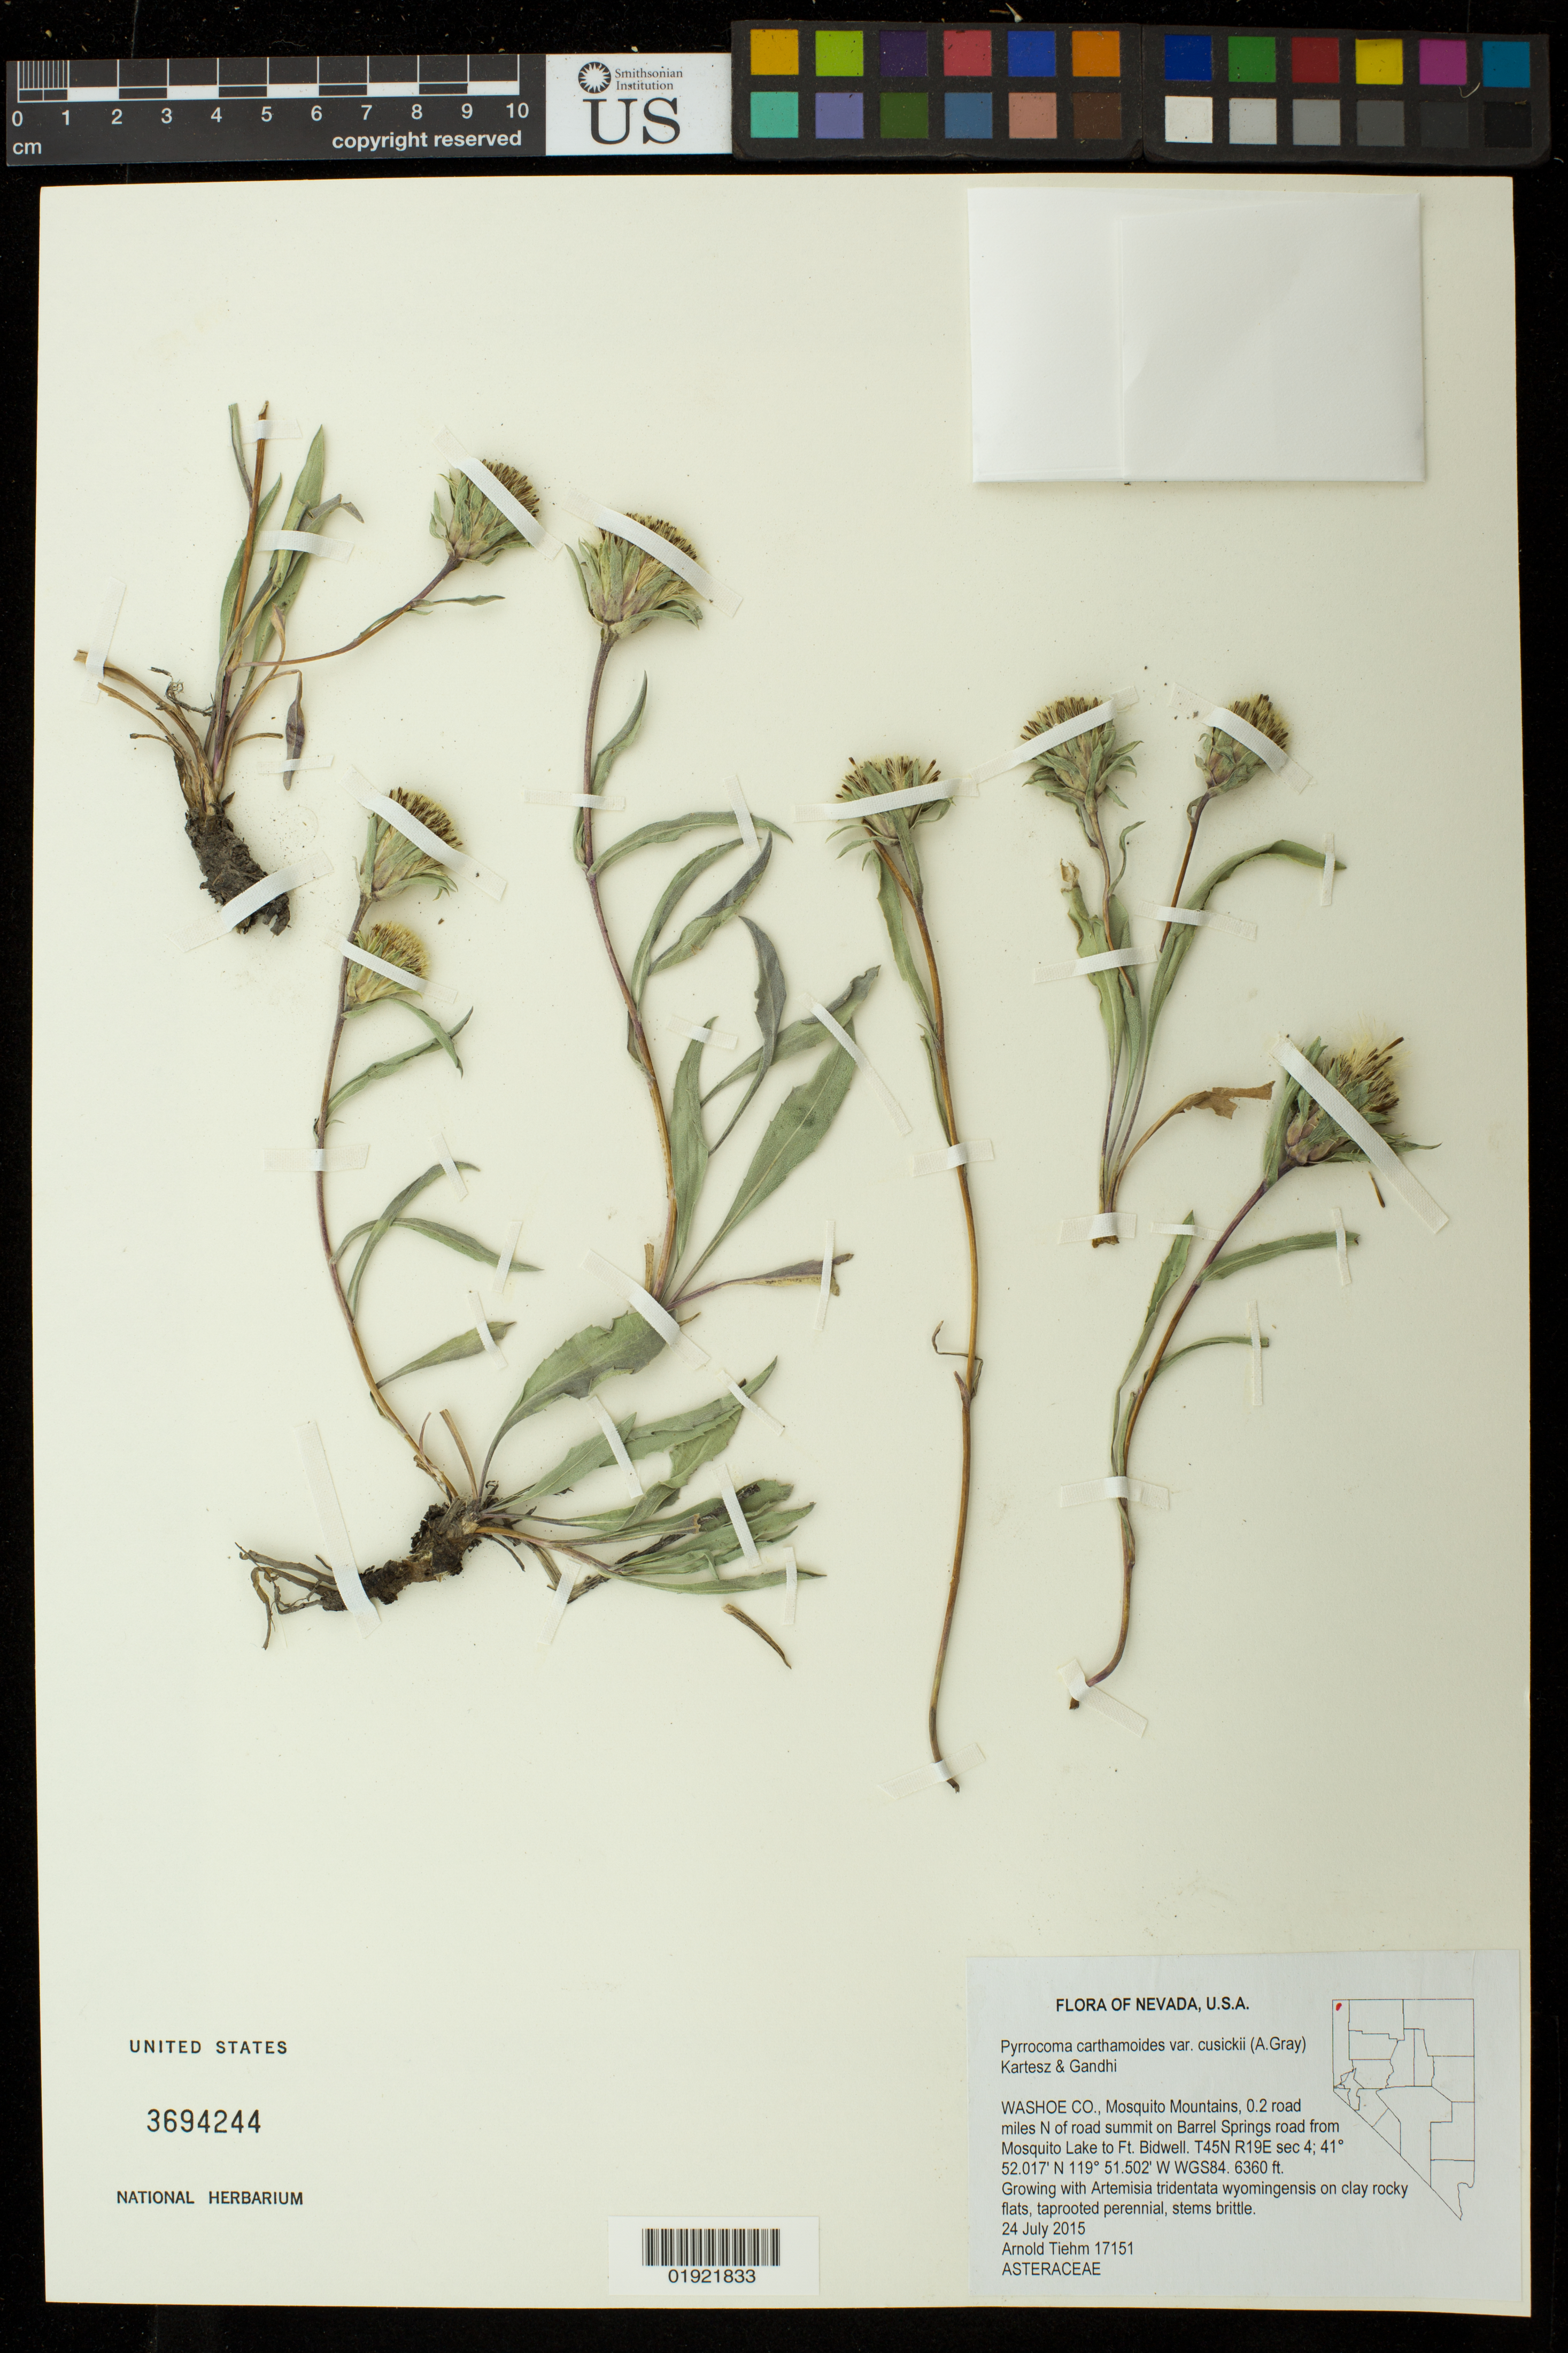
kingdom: Plantae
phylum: Tracheophyta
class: Magnoliopsida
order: Asterales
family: Asteraceae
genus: Pyrrocoma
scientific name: Pyrrocoma carthamoides var. cusickii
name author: (A. Gray) Mayes ex Kartesz & Gandhi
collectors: A. Tiehm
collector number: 17151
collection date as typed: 24 July 2015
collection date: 2015-07-24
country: United States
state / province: Nevada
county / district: Washoe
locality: Mosquito Mountains, 0.2 road miles N of road summit on Barrel Springs road from Mosquito Lake to Ft. Bidwell. T45N R19E sec 4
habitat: growing with Artemisia tridentata wyomingensis on clay rocky flats.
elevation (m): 1939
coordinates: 41 52.017 N, 119 51.502 W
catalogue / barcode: US 3694244